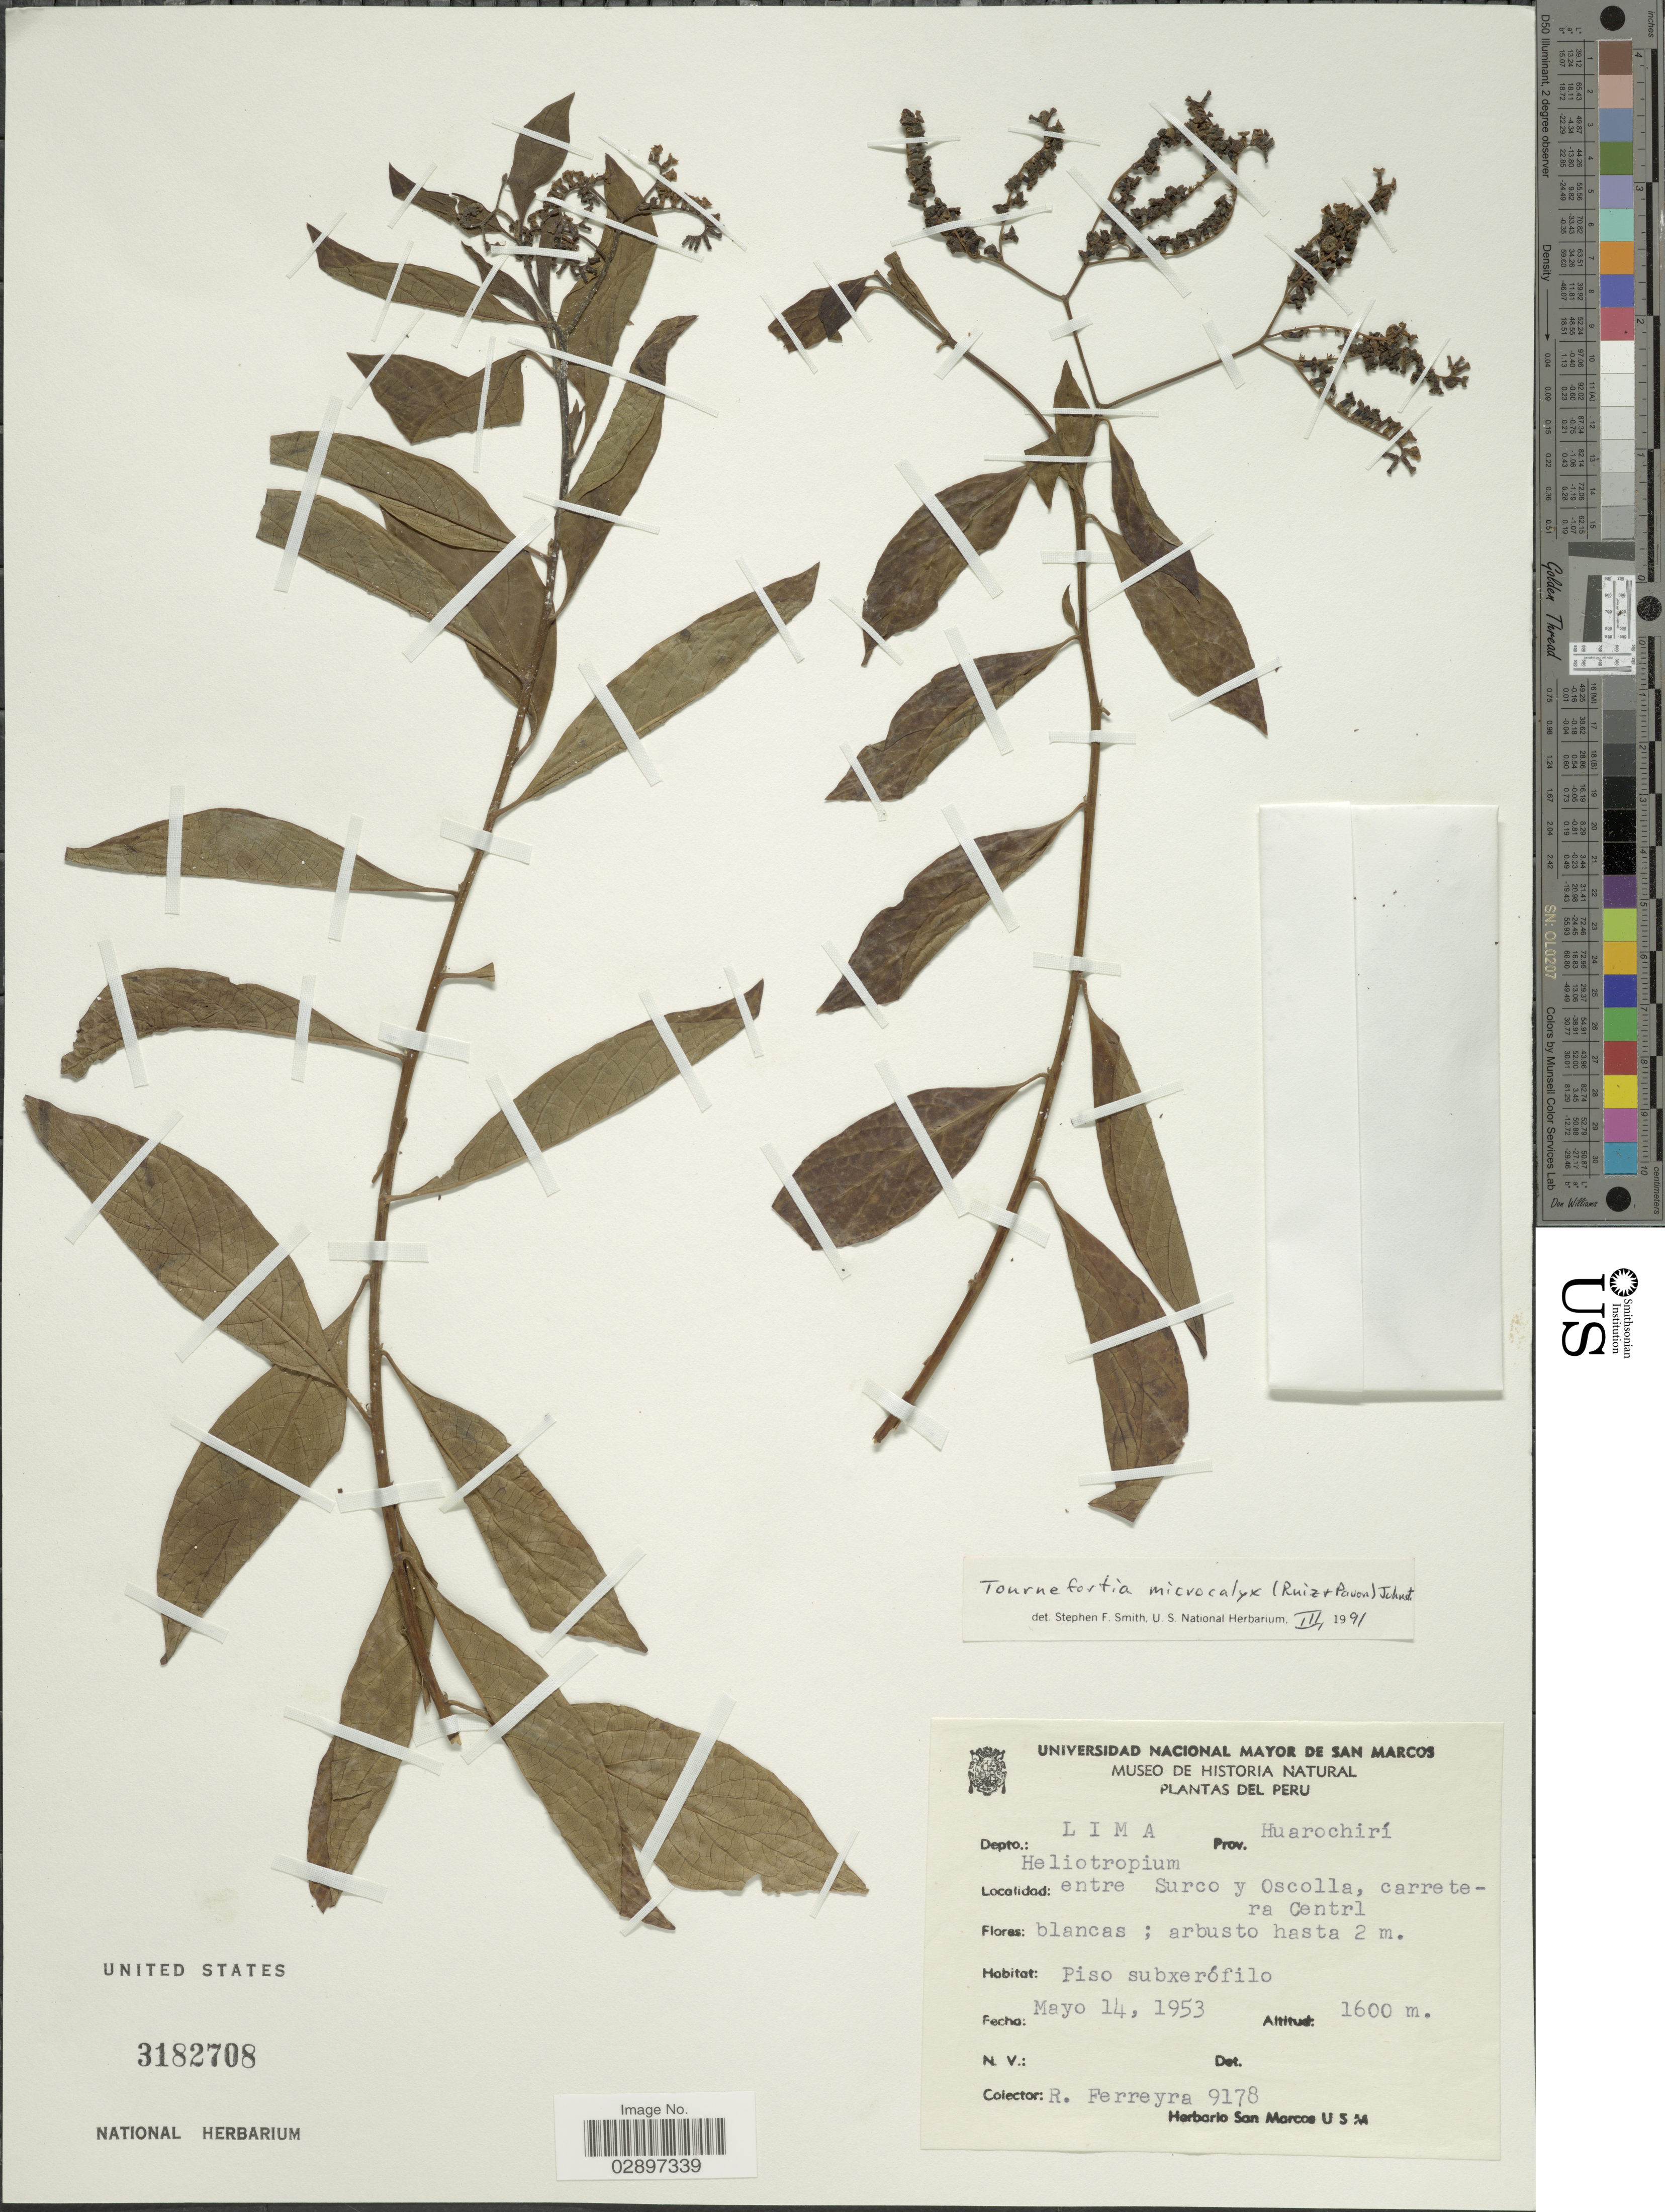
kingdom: Plantae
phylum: Tracheophyta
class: Magnoliopsida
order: Boraginales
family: Heliotropiaceae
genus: Tournefortia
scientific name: Tournefortia microcalyx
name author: (Ruiz & Pav.) I.M. Johnst.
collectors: R. A. Ferreyra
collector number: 9178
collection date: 1953-05-14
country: Peru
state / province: Lima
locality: Entre Surco y Oscolla, carretera Centrl. Depto.: Lima. Prov. : Huarochirí.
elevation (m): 1600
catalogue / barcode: US 3182708